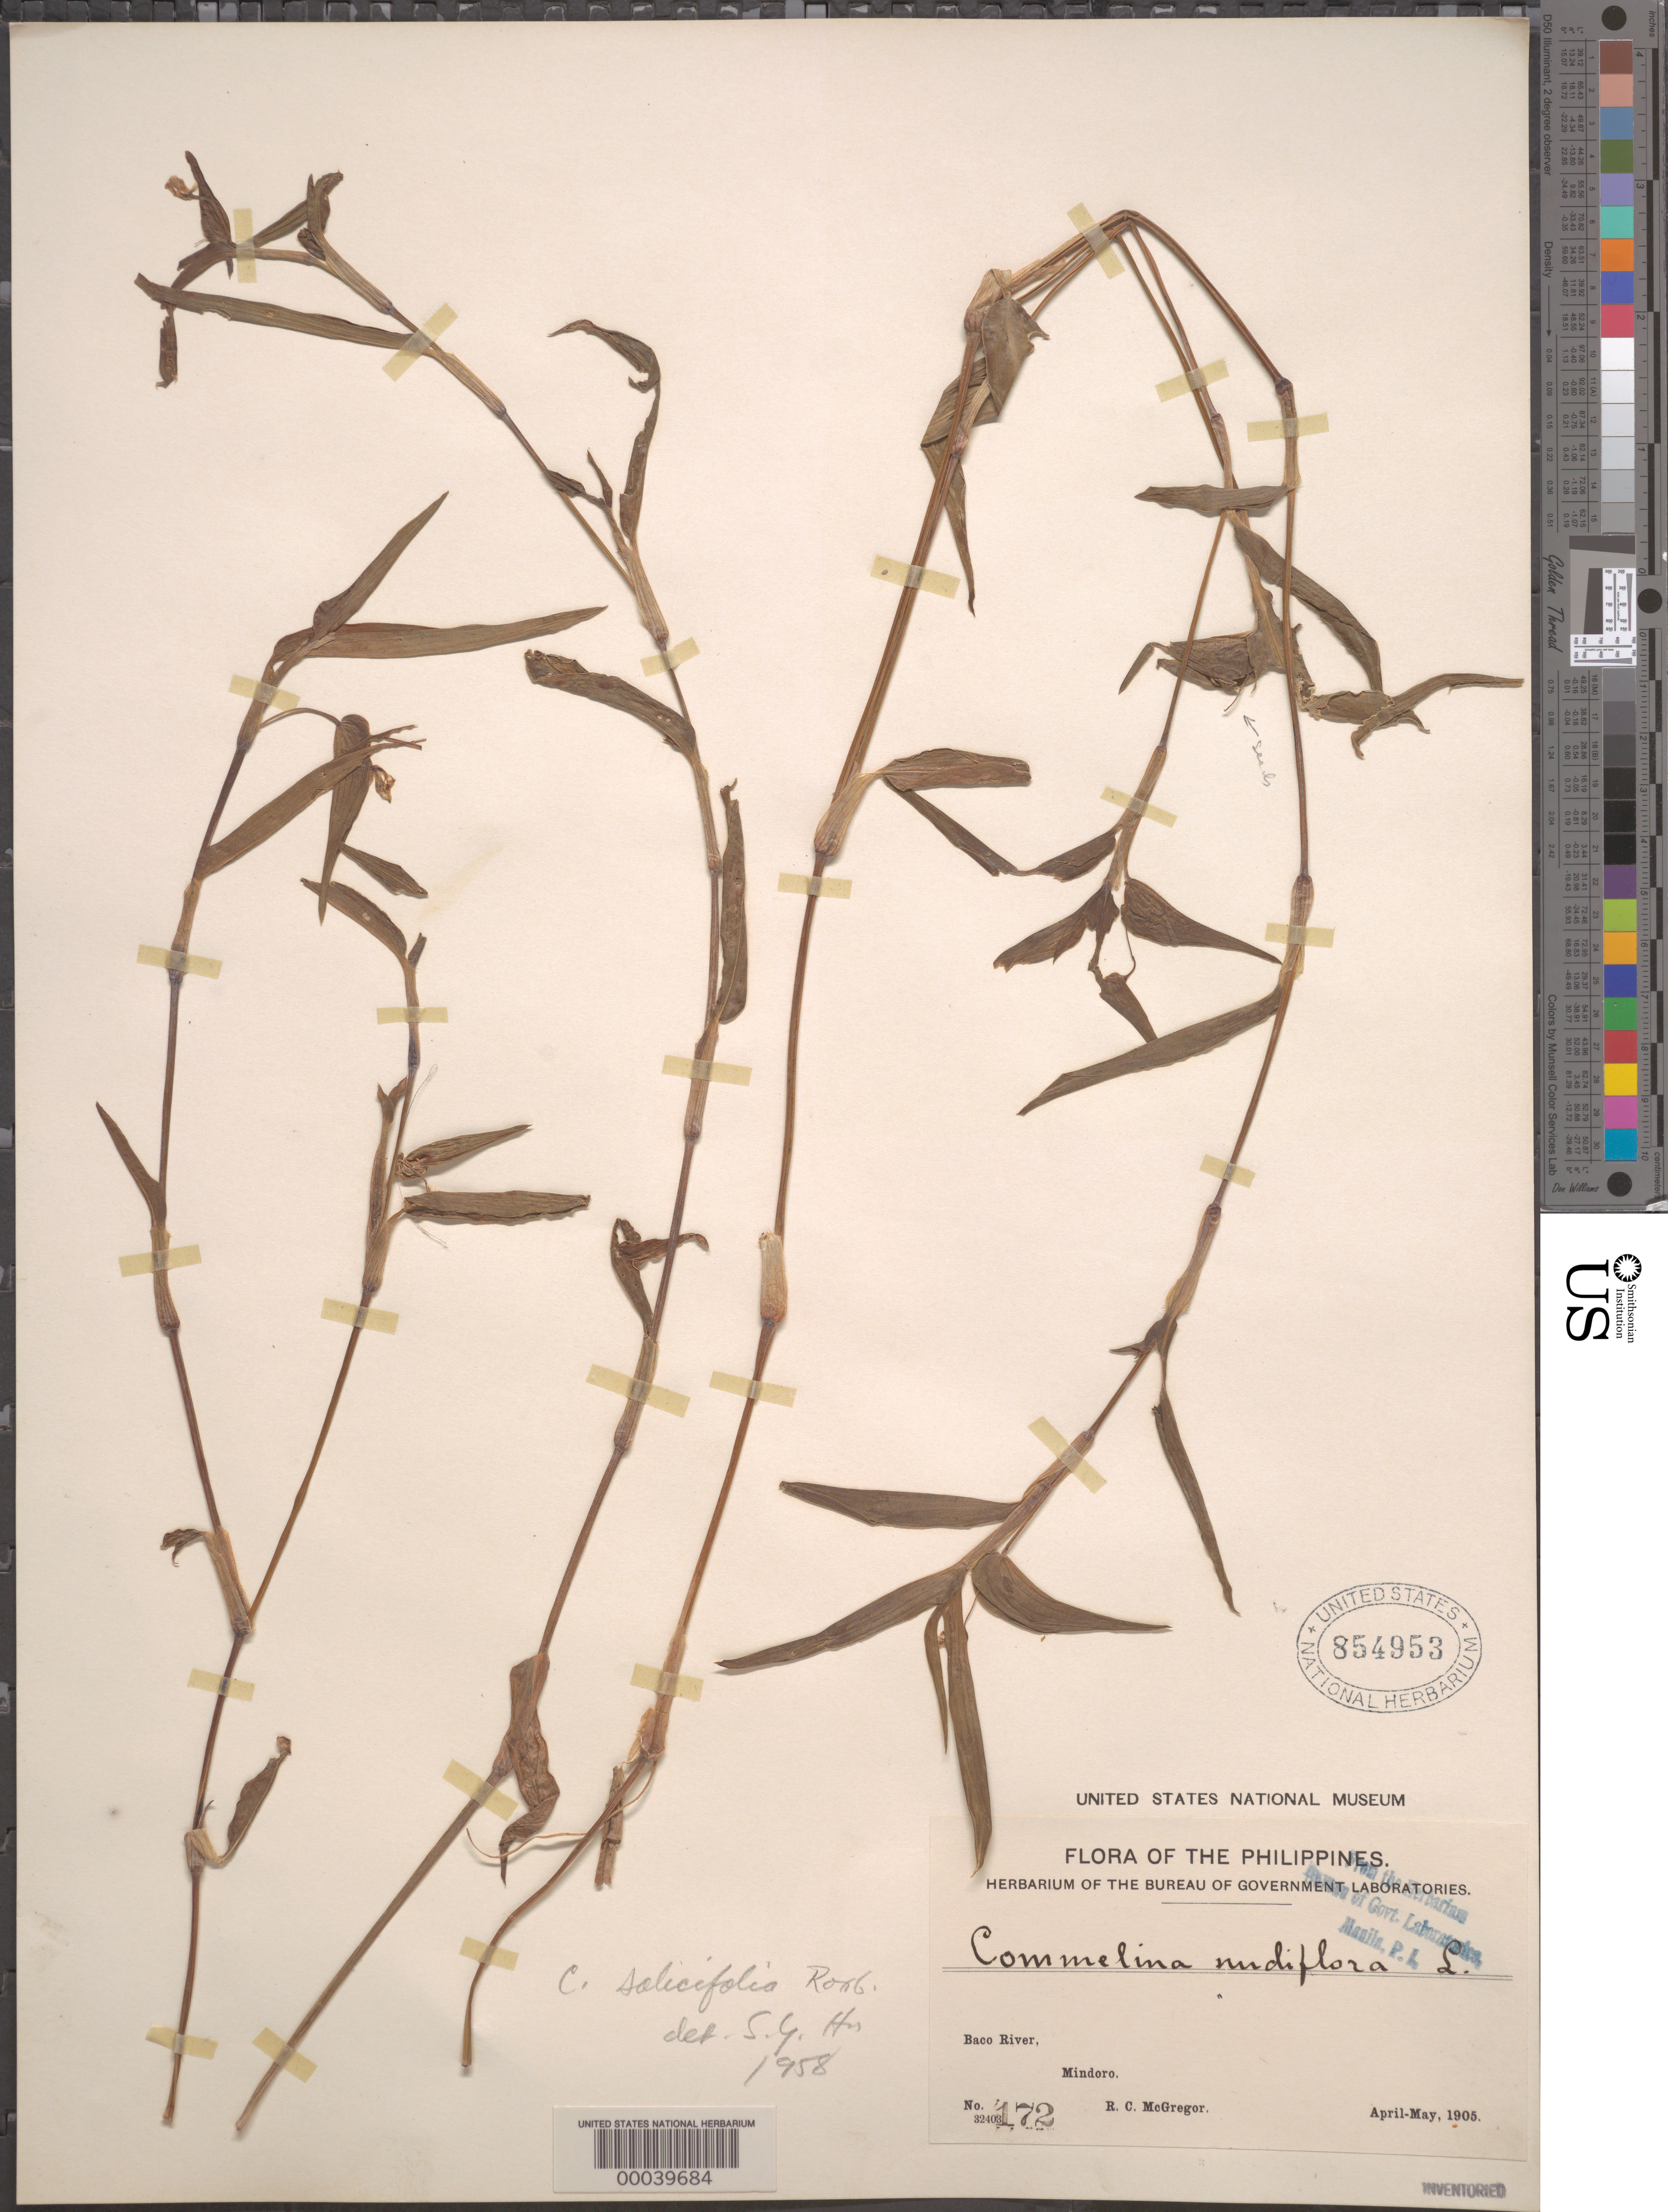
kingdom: Plantae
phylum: Tracheophyta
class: Liliopsida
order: Commelinales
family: Commelinaceae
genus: Commelina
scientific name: Commelina diffusa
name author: Burm. f.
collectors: R. C. McGregor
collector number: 172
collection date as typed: Apr 1905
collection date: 1905-04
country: Philippines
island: Mindoro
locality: Baco river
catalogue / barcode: US 854953